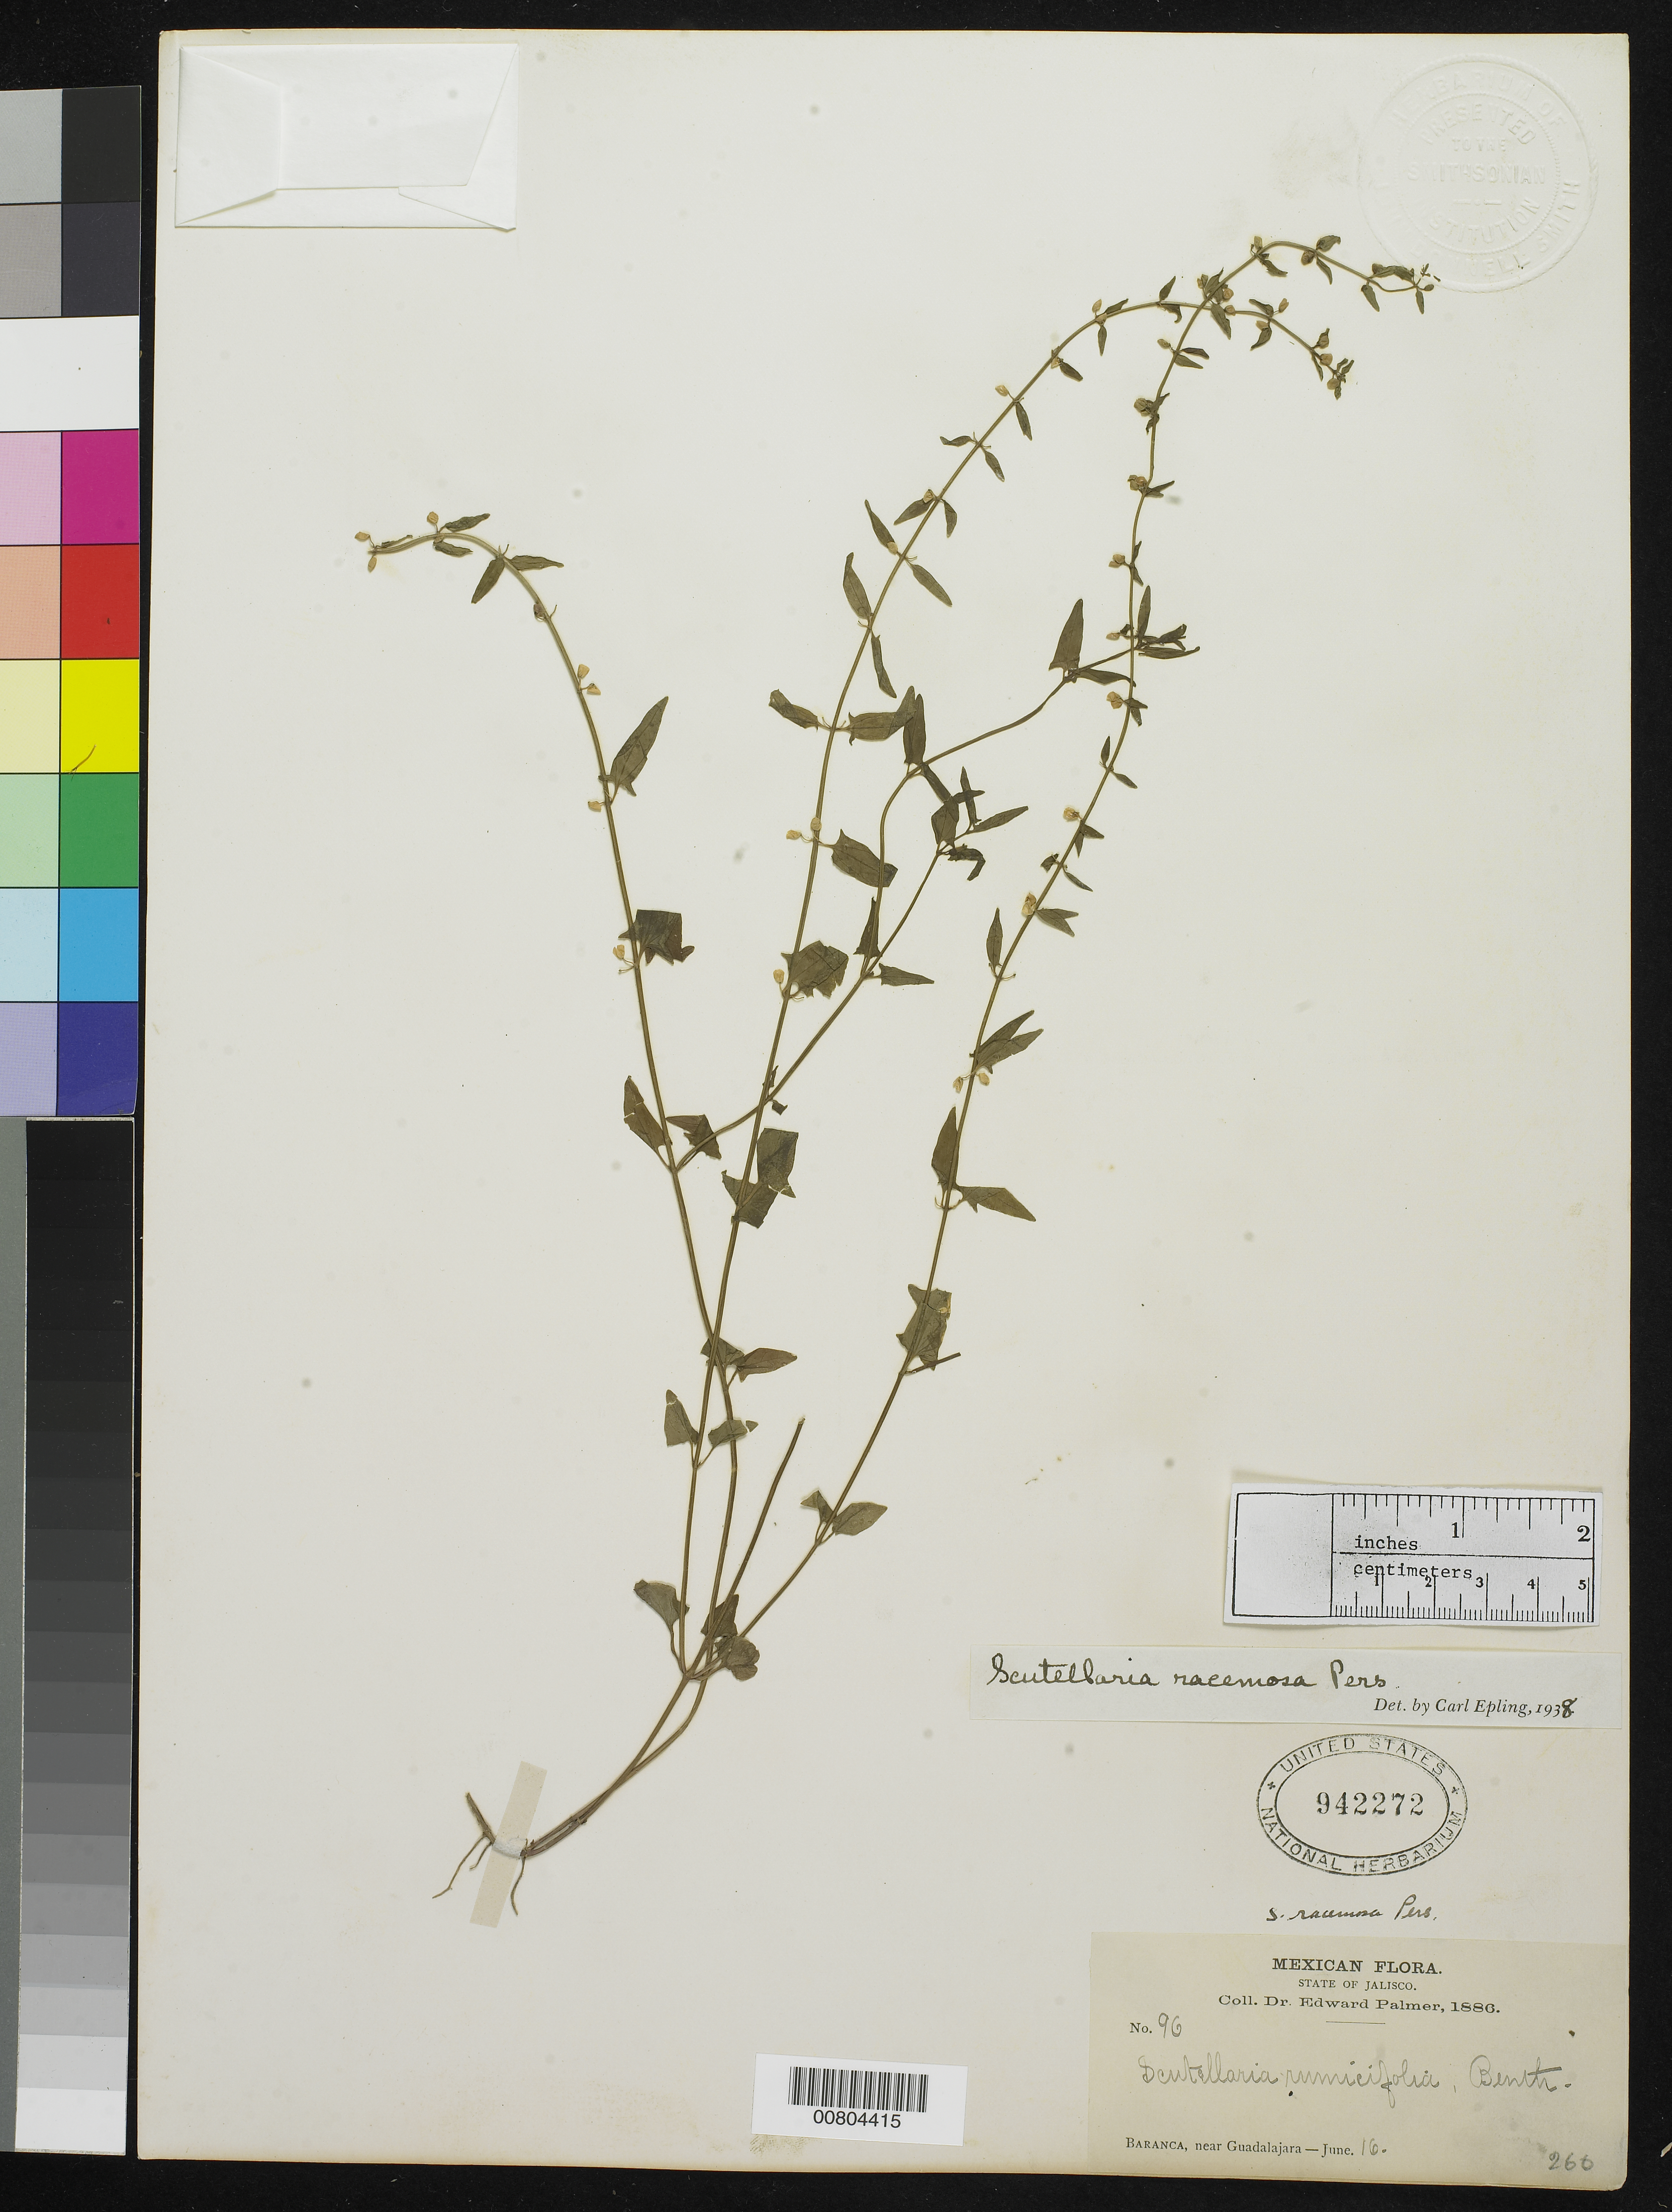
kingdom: Plantae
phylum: Tracheophyta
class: Magnoliopsida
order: Lamiales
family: Lamiaceae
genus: Scutellaria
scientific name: Scutellaria racemosa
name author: Pers.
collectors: E. Palmer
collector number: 96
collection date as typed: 16 Jun 1886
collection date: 1886-06-16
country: Mexico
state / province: Jalisco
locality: Barranca near Guadalajara, Jalisco.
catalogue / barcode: US 942272